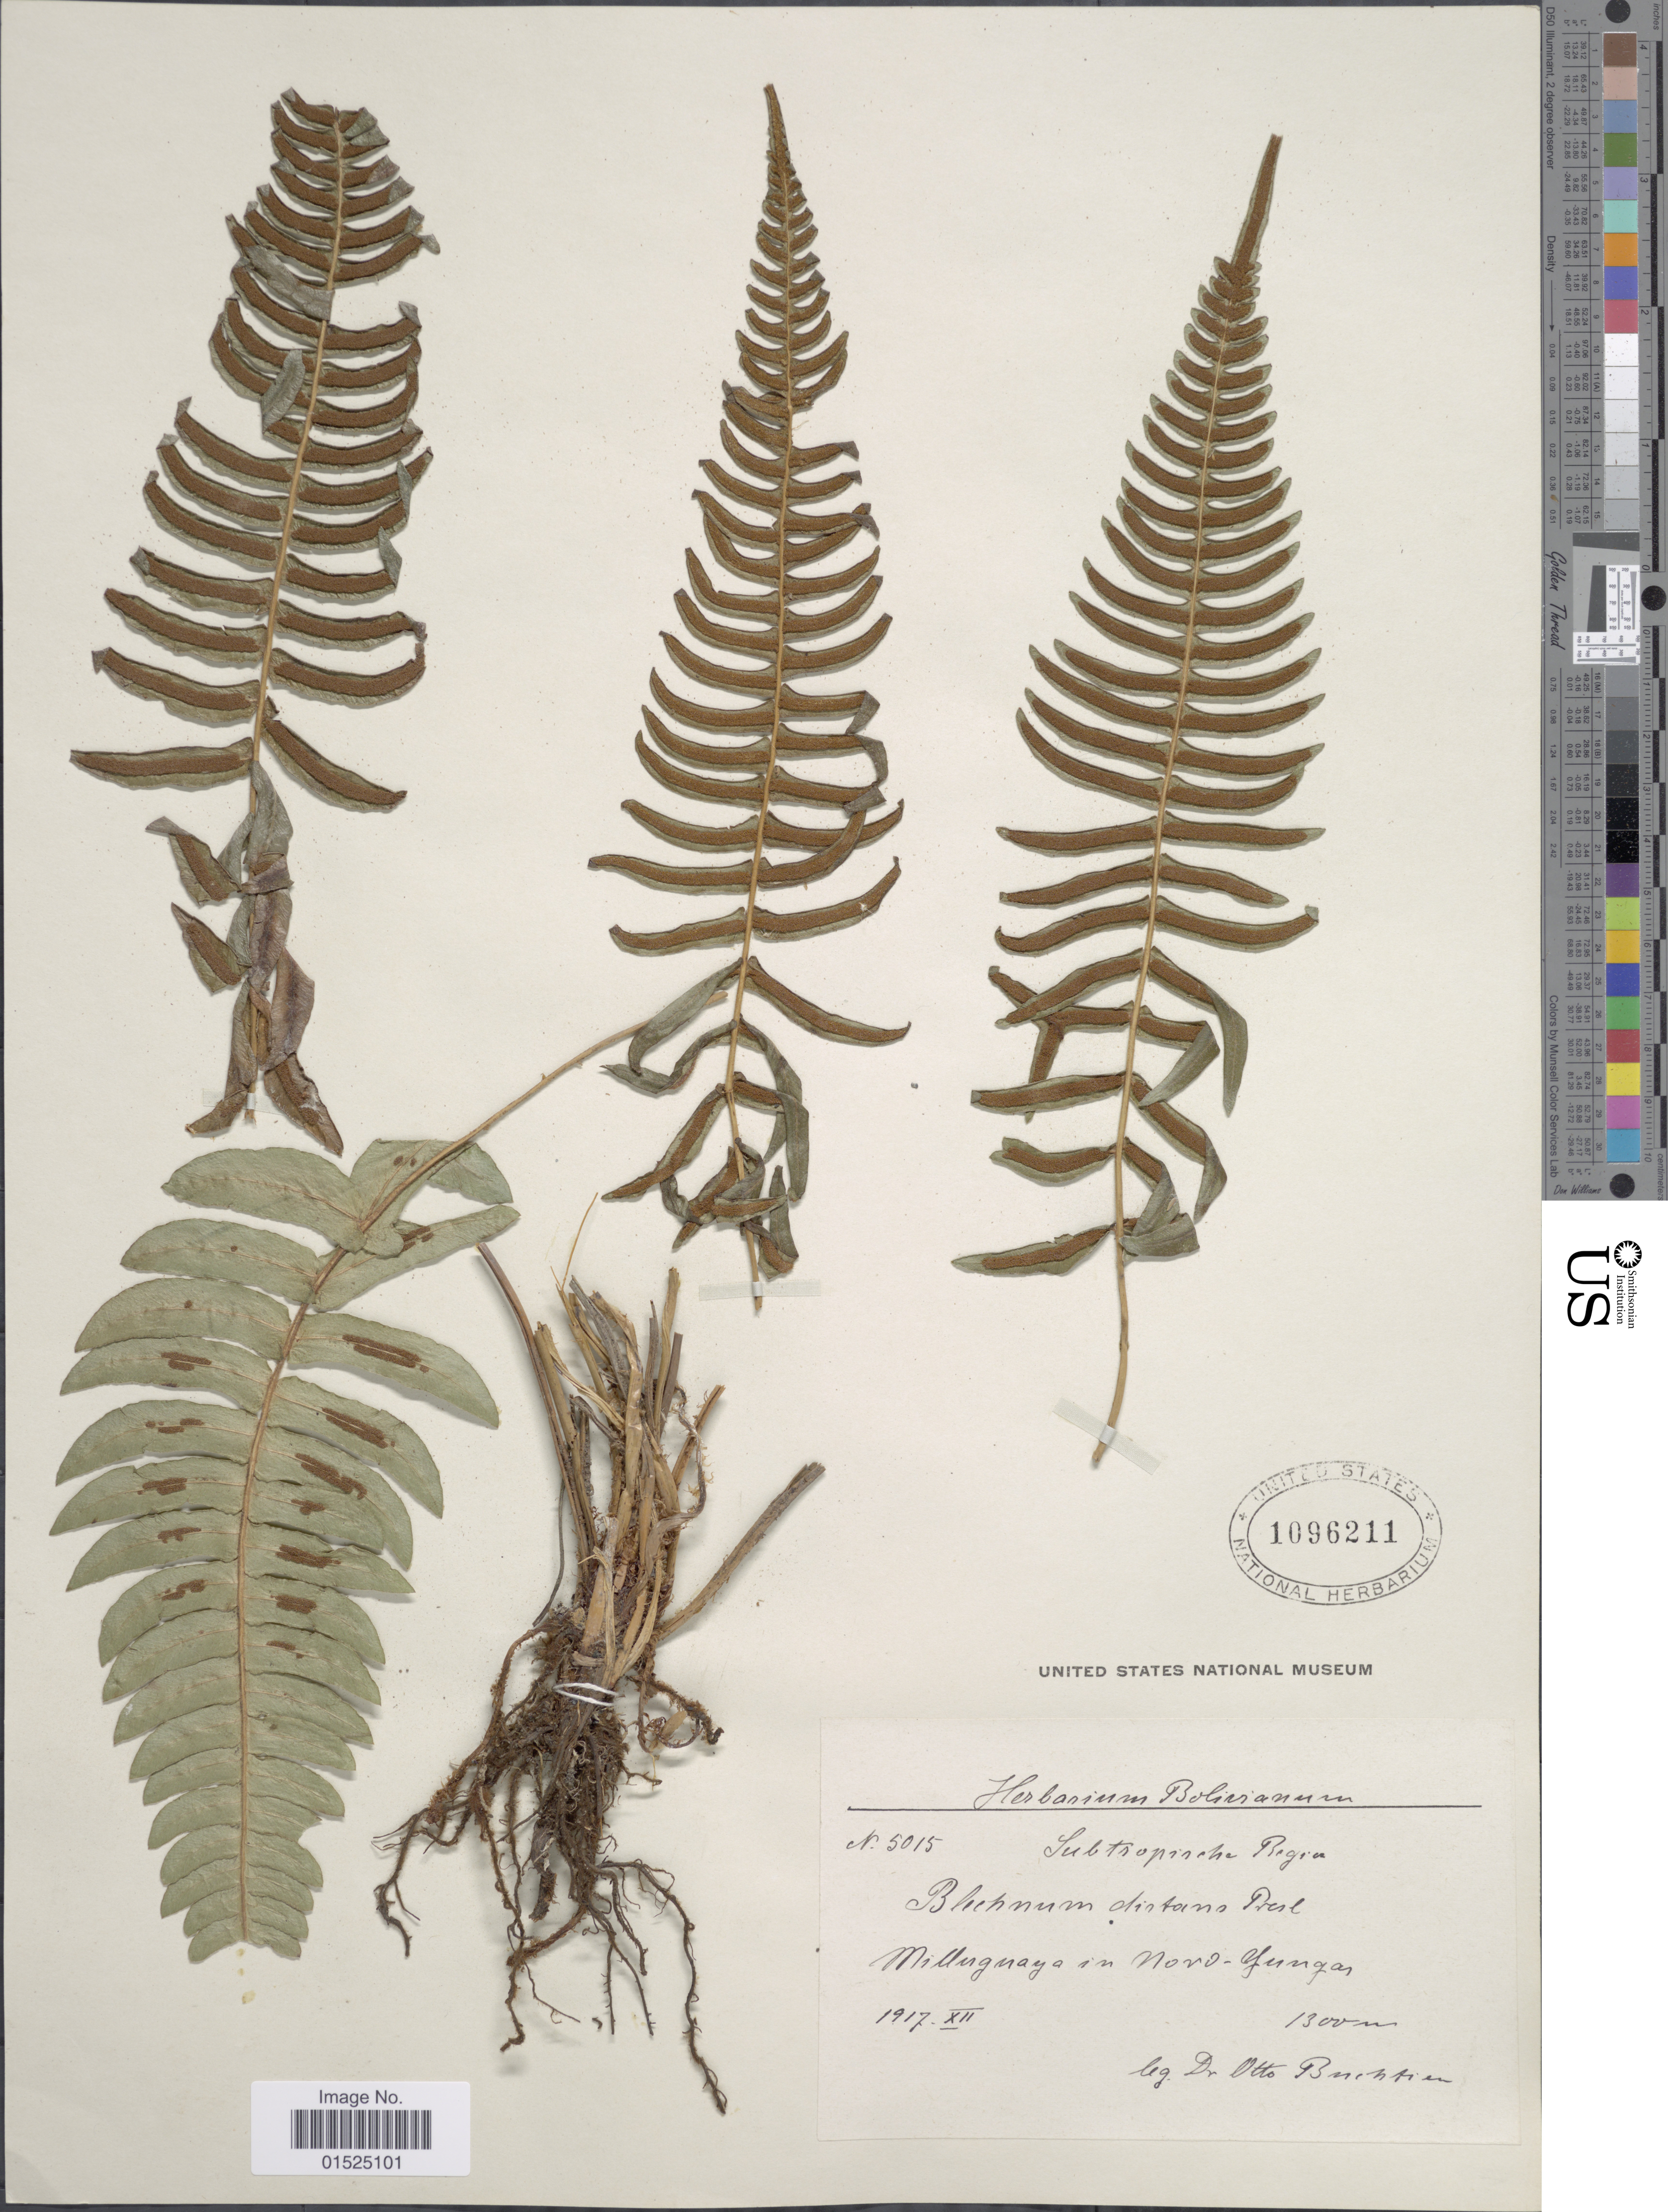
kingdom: Plantae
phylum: Tracheophyta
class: Polypodiopsida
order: Polypodiales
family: Blechnaceae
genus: Blechnum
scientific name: Blechnum appendiculatum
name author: Willd.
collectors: O. Buchtien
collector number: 5015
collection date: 1917-07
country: Bolivia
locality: Subtropische Region, Millugnaya in Nord-Yungas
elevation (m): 1300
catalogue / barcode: US 1096211